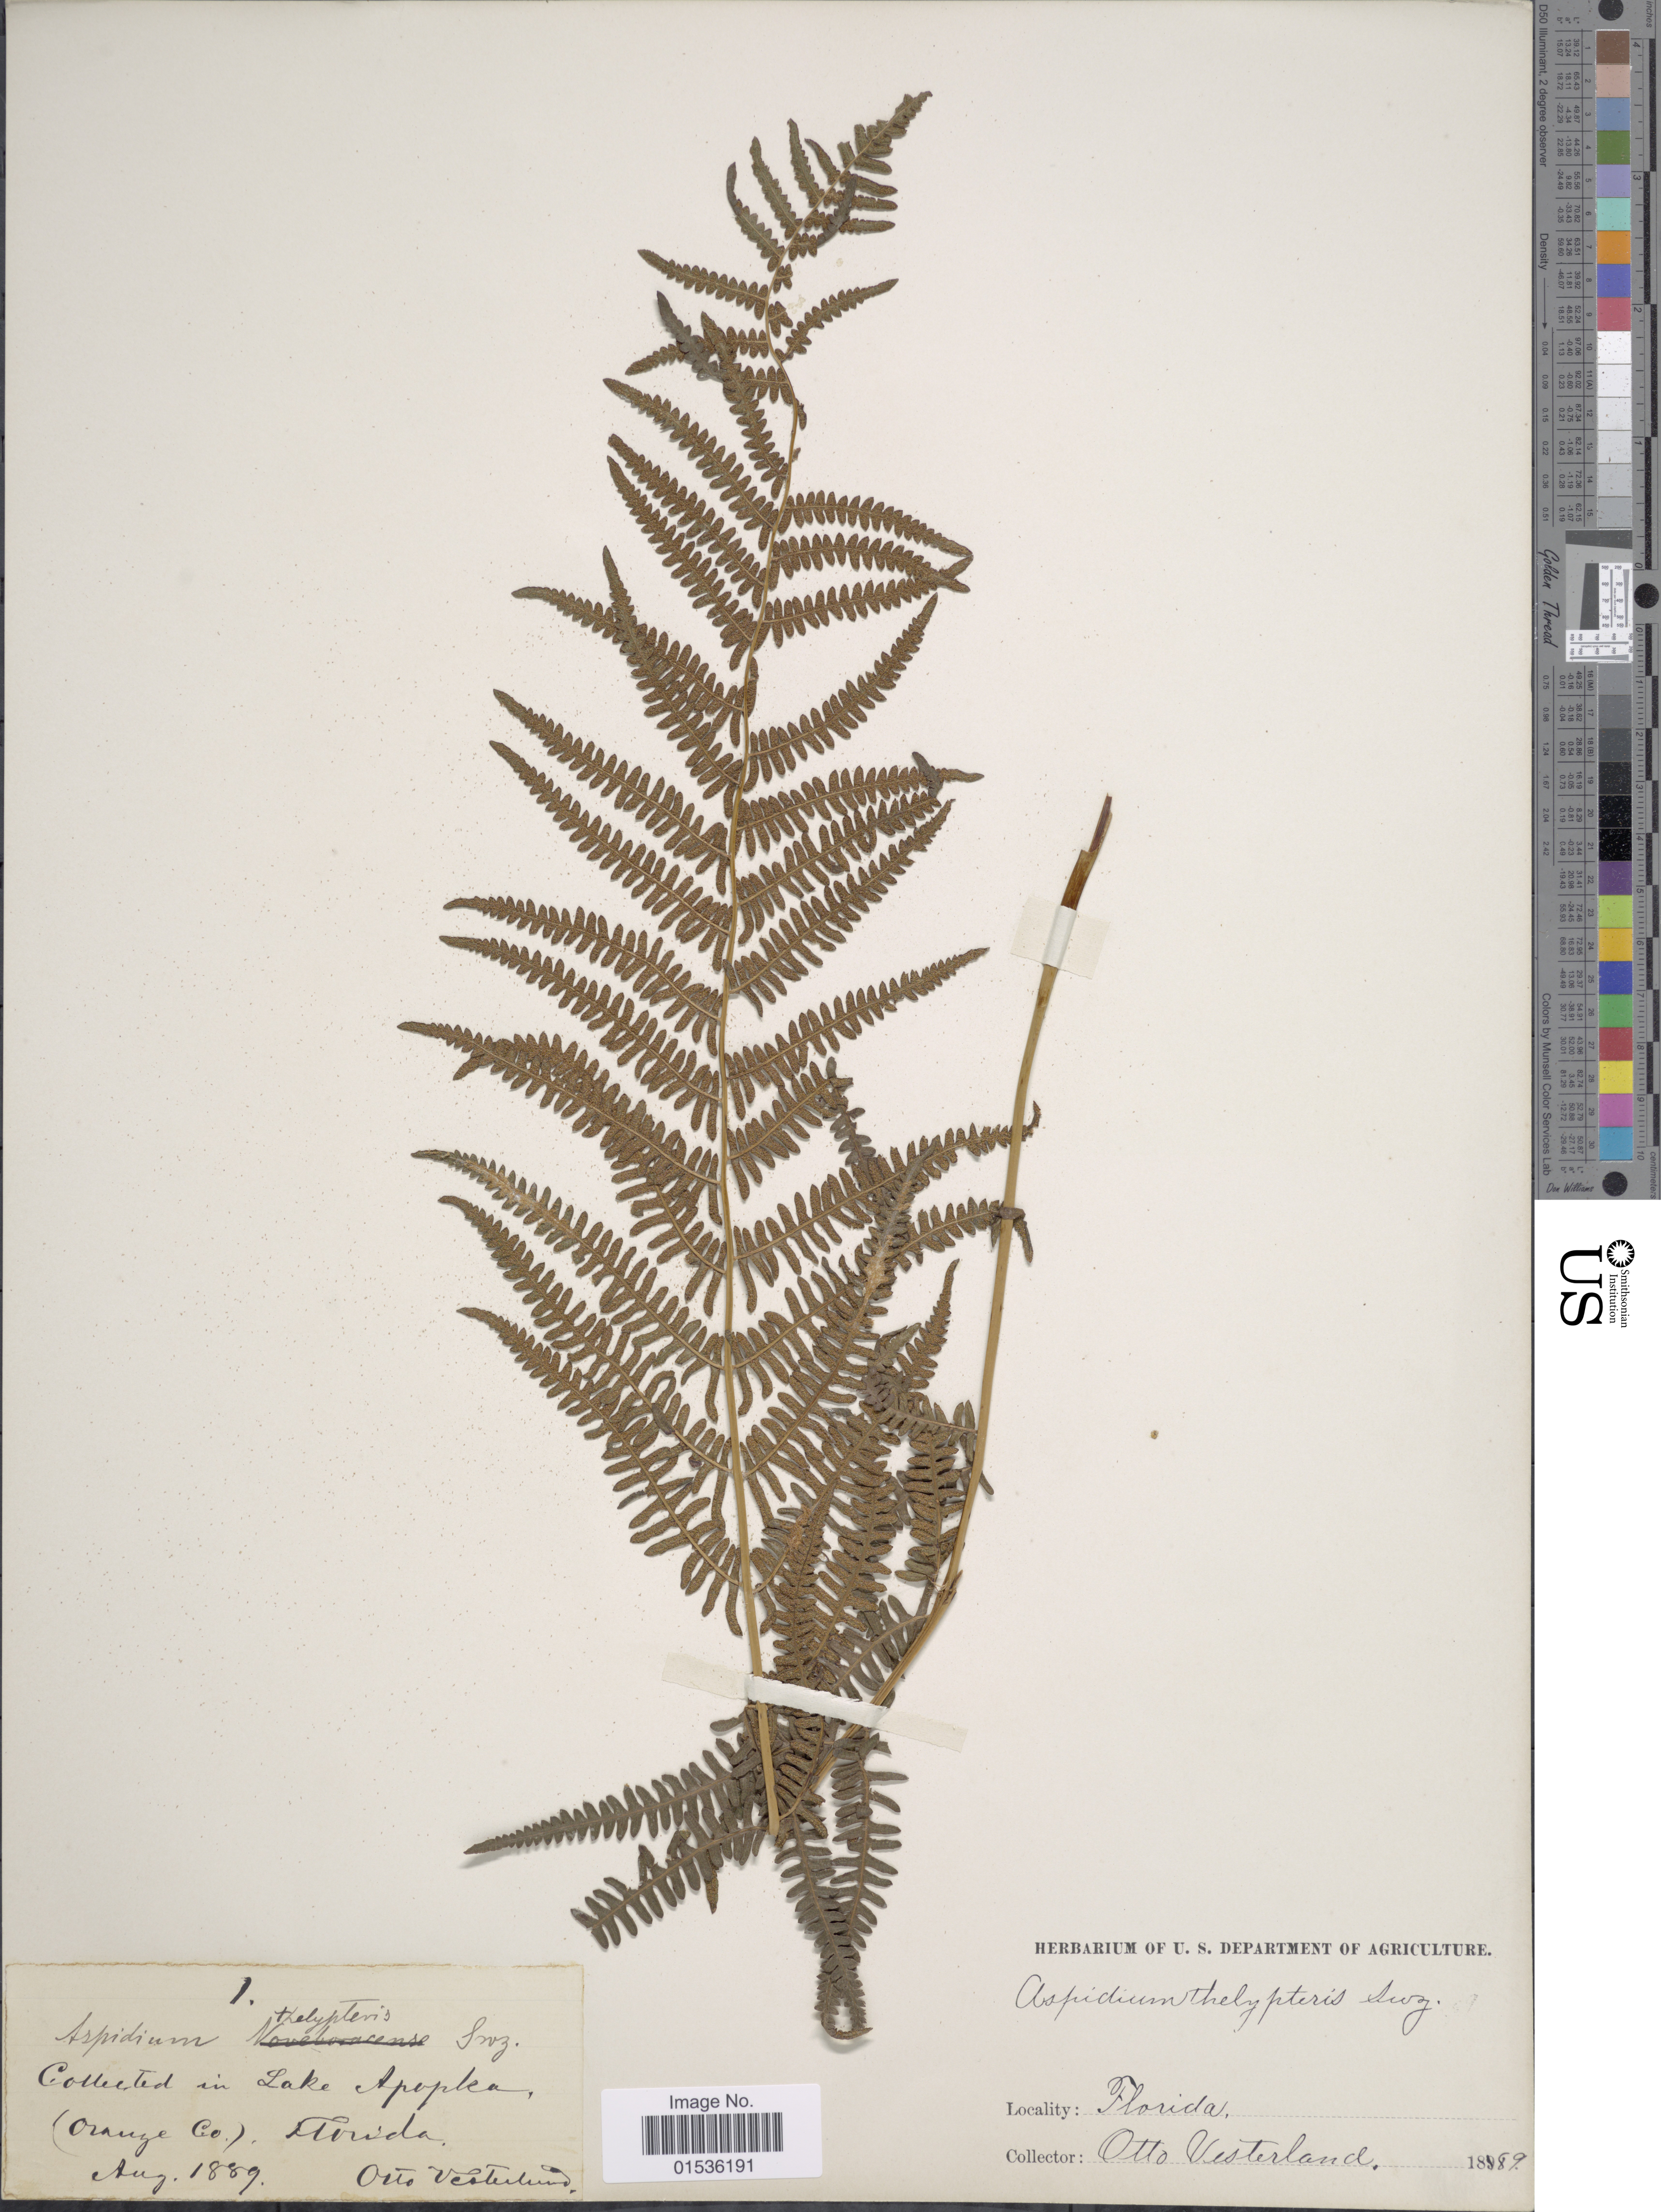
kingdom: Plantae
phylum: Tracheophyta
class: Polypodiopsida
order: Polypodiales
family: Thelypteridaceae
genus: Phegopteris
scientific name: Phegopteris connectilis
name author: (Michx.) Watt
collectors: O. Vesterland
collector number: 1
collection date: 1889-08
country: United States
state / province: Florida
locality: Florida, Lake Apopka (Orange Co,)